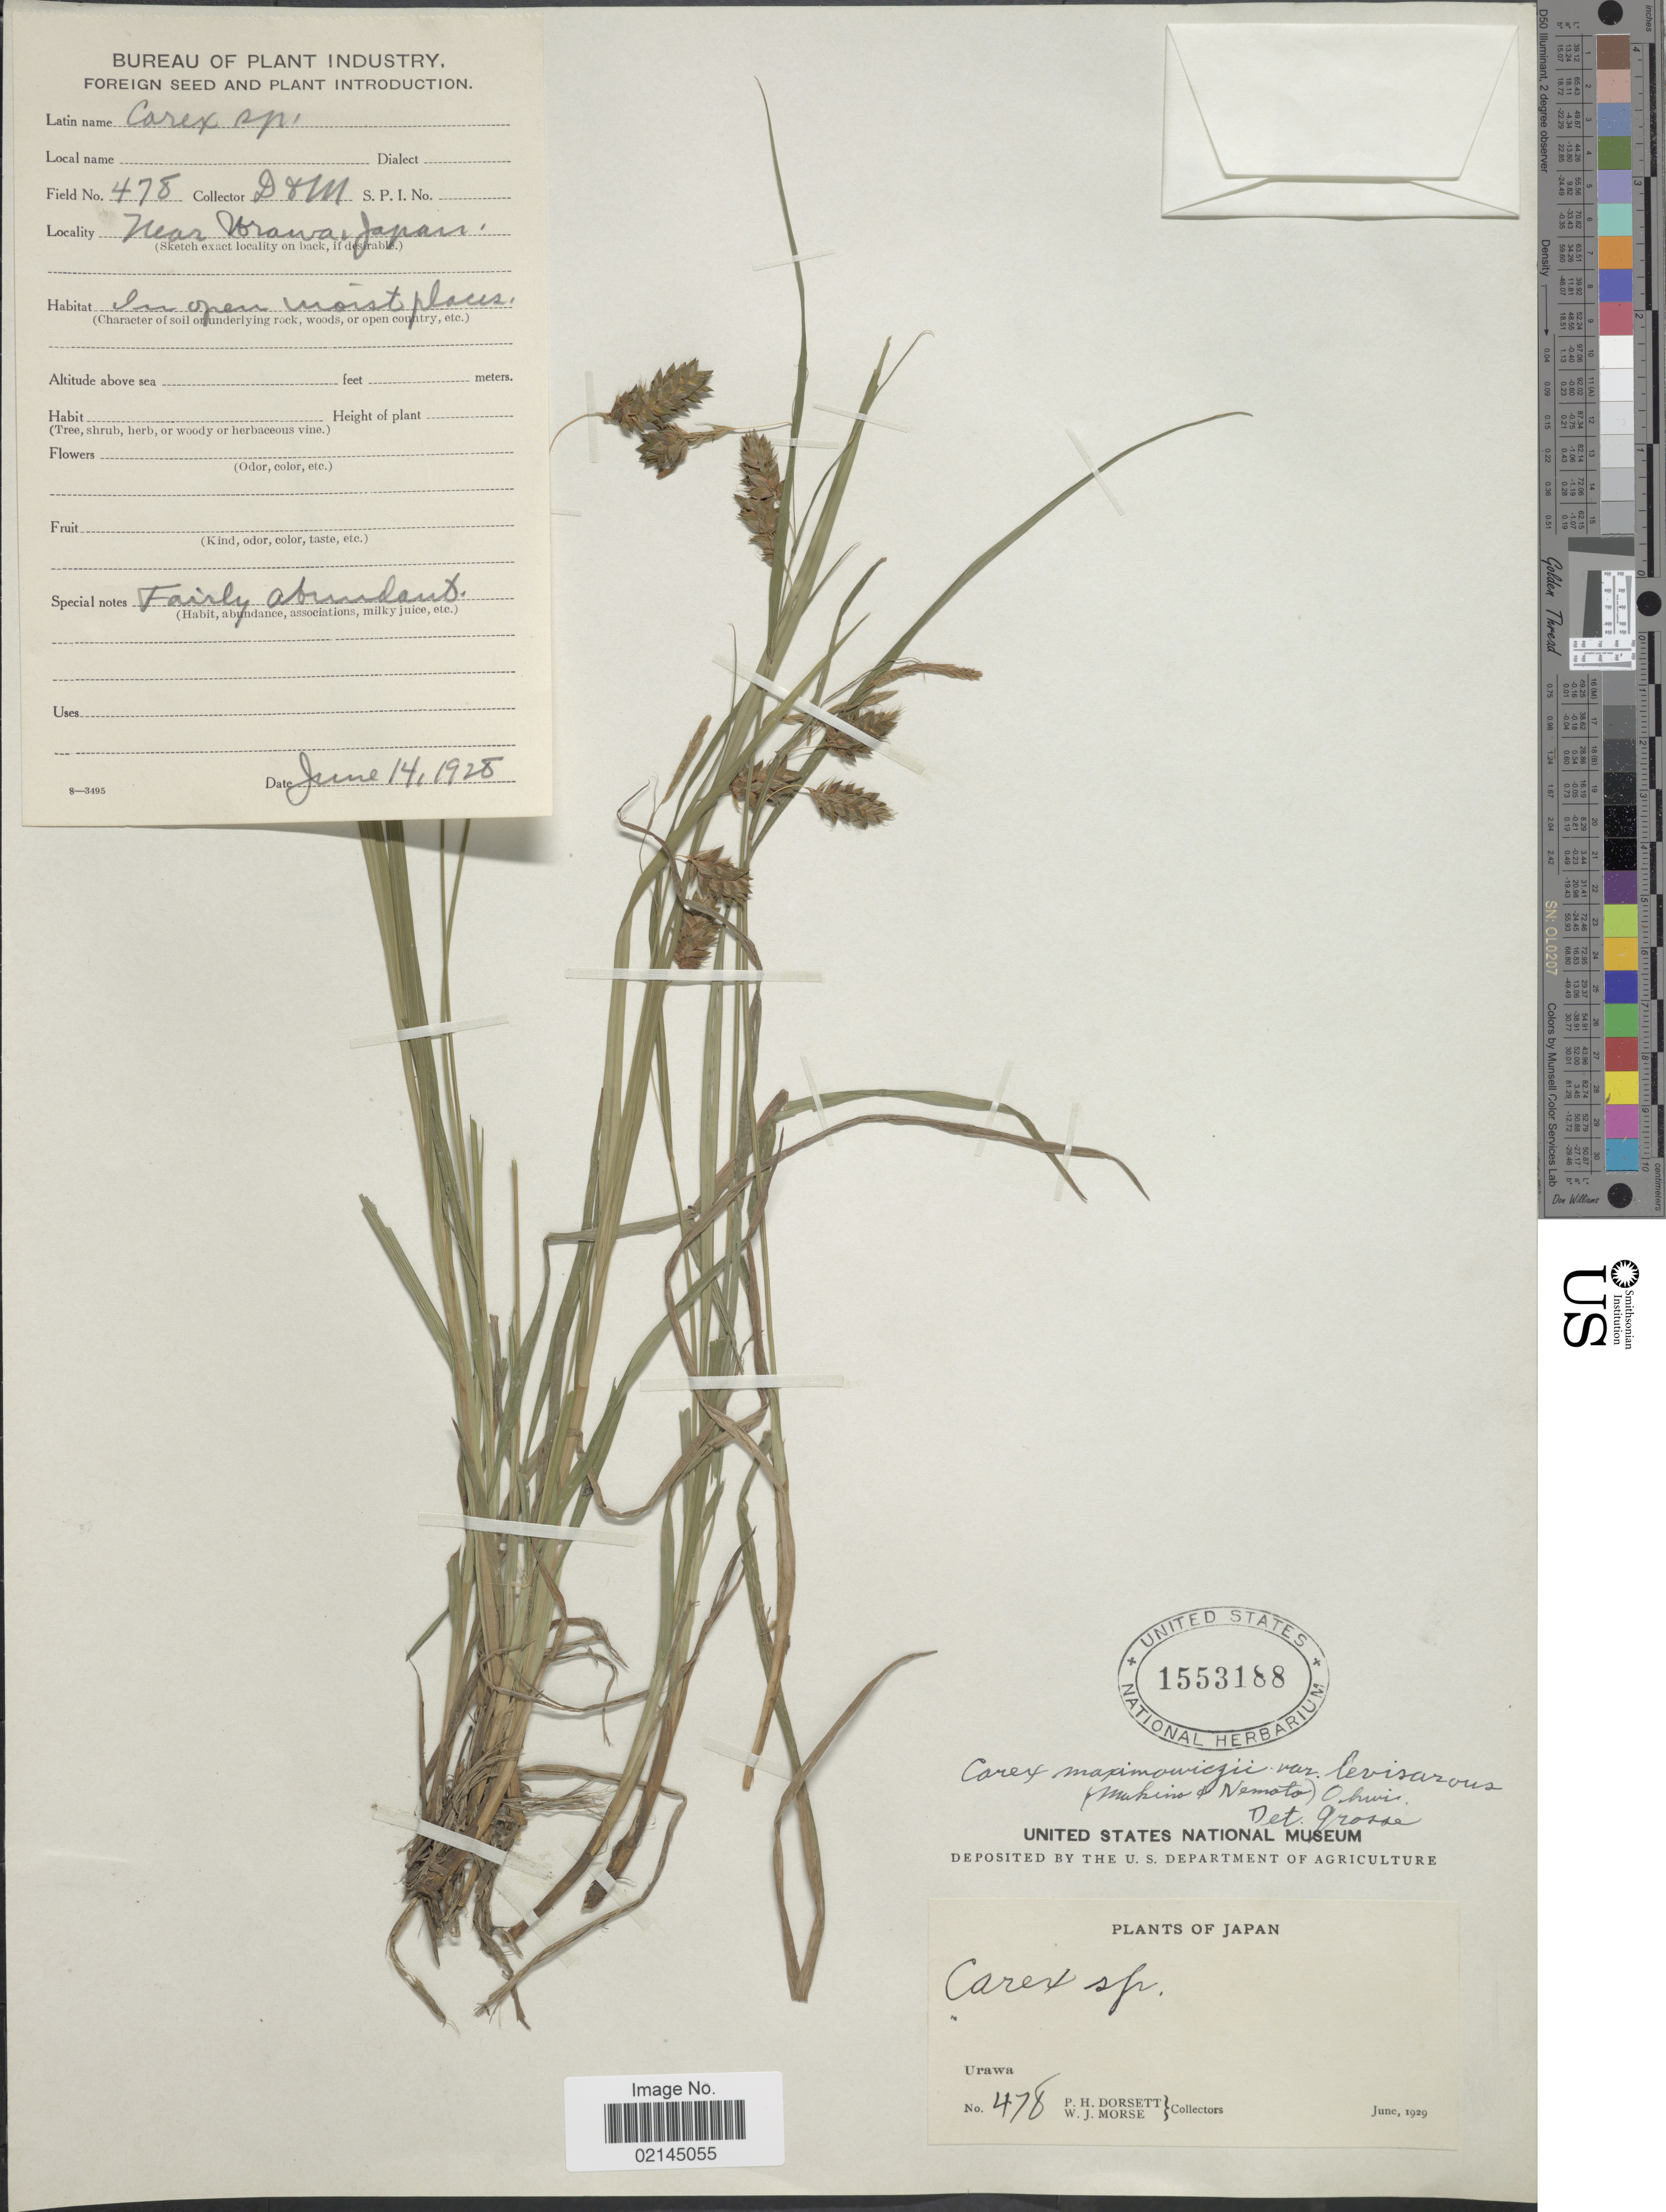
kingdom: Plantae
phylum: Tracheophyta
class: Liliopsida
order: Poales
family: Cyperaceae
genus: Carex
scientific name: Carex maximowiczii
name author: Miq.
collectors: P. H. Dorsett & W. J. Morse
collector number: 478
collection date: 1928-06-14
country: Japan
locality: Near Urawa, in open moist places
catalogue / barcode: US 153188